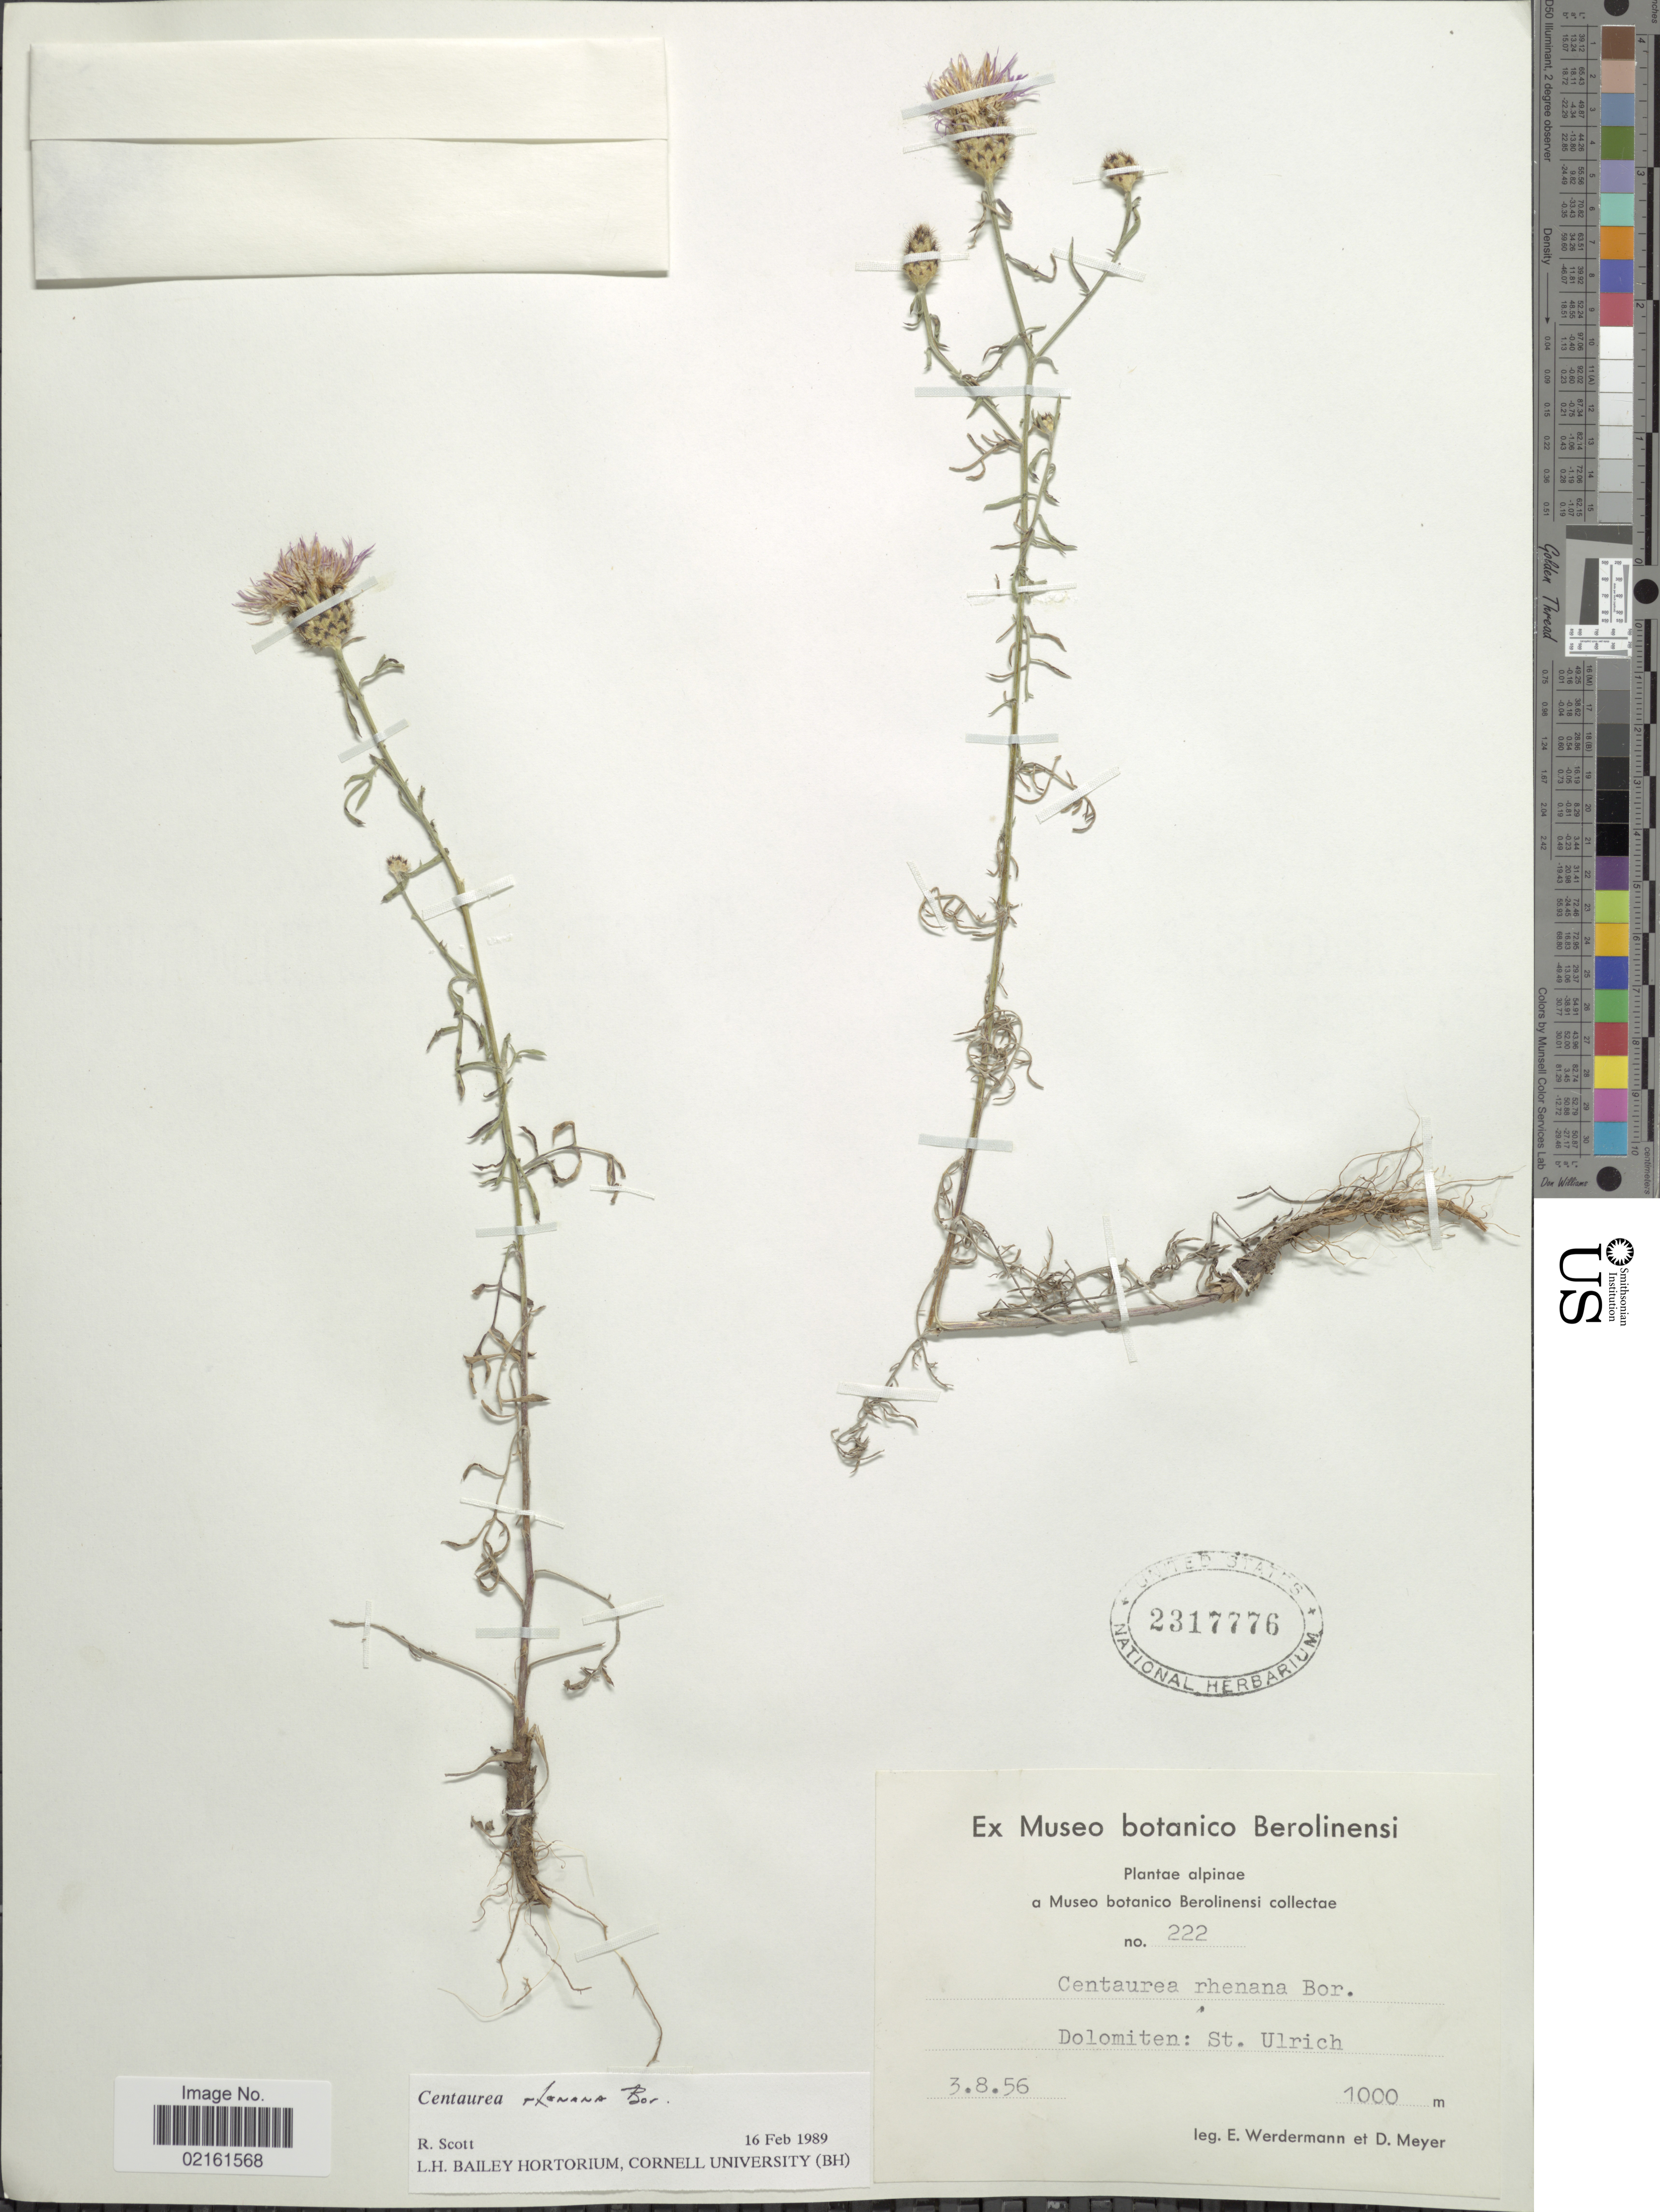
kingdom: Plantae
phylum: Tracheophyta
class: Magnoliopsida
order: Asterales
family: Asteraceae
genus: Centaurea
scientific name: Centaurea stoebe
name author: L.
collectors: E. Werdermann & D. Meyer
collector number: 222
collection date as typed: Transcribed d/m/y: 3/8/56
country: Italy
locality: Dolomiten: St. Ulrich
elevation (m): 1000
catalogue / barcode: US 2317776